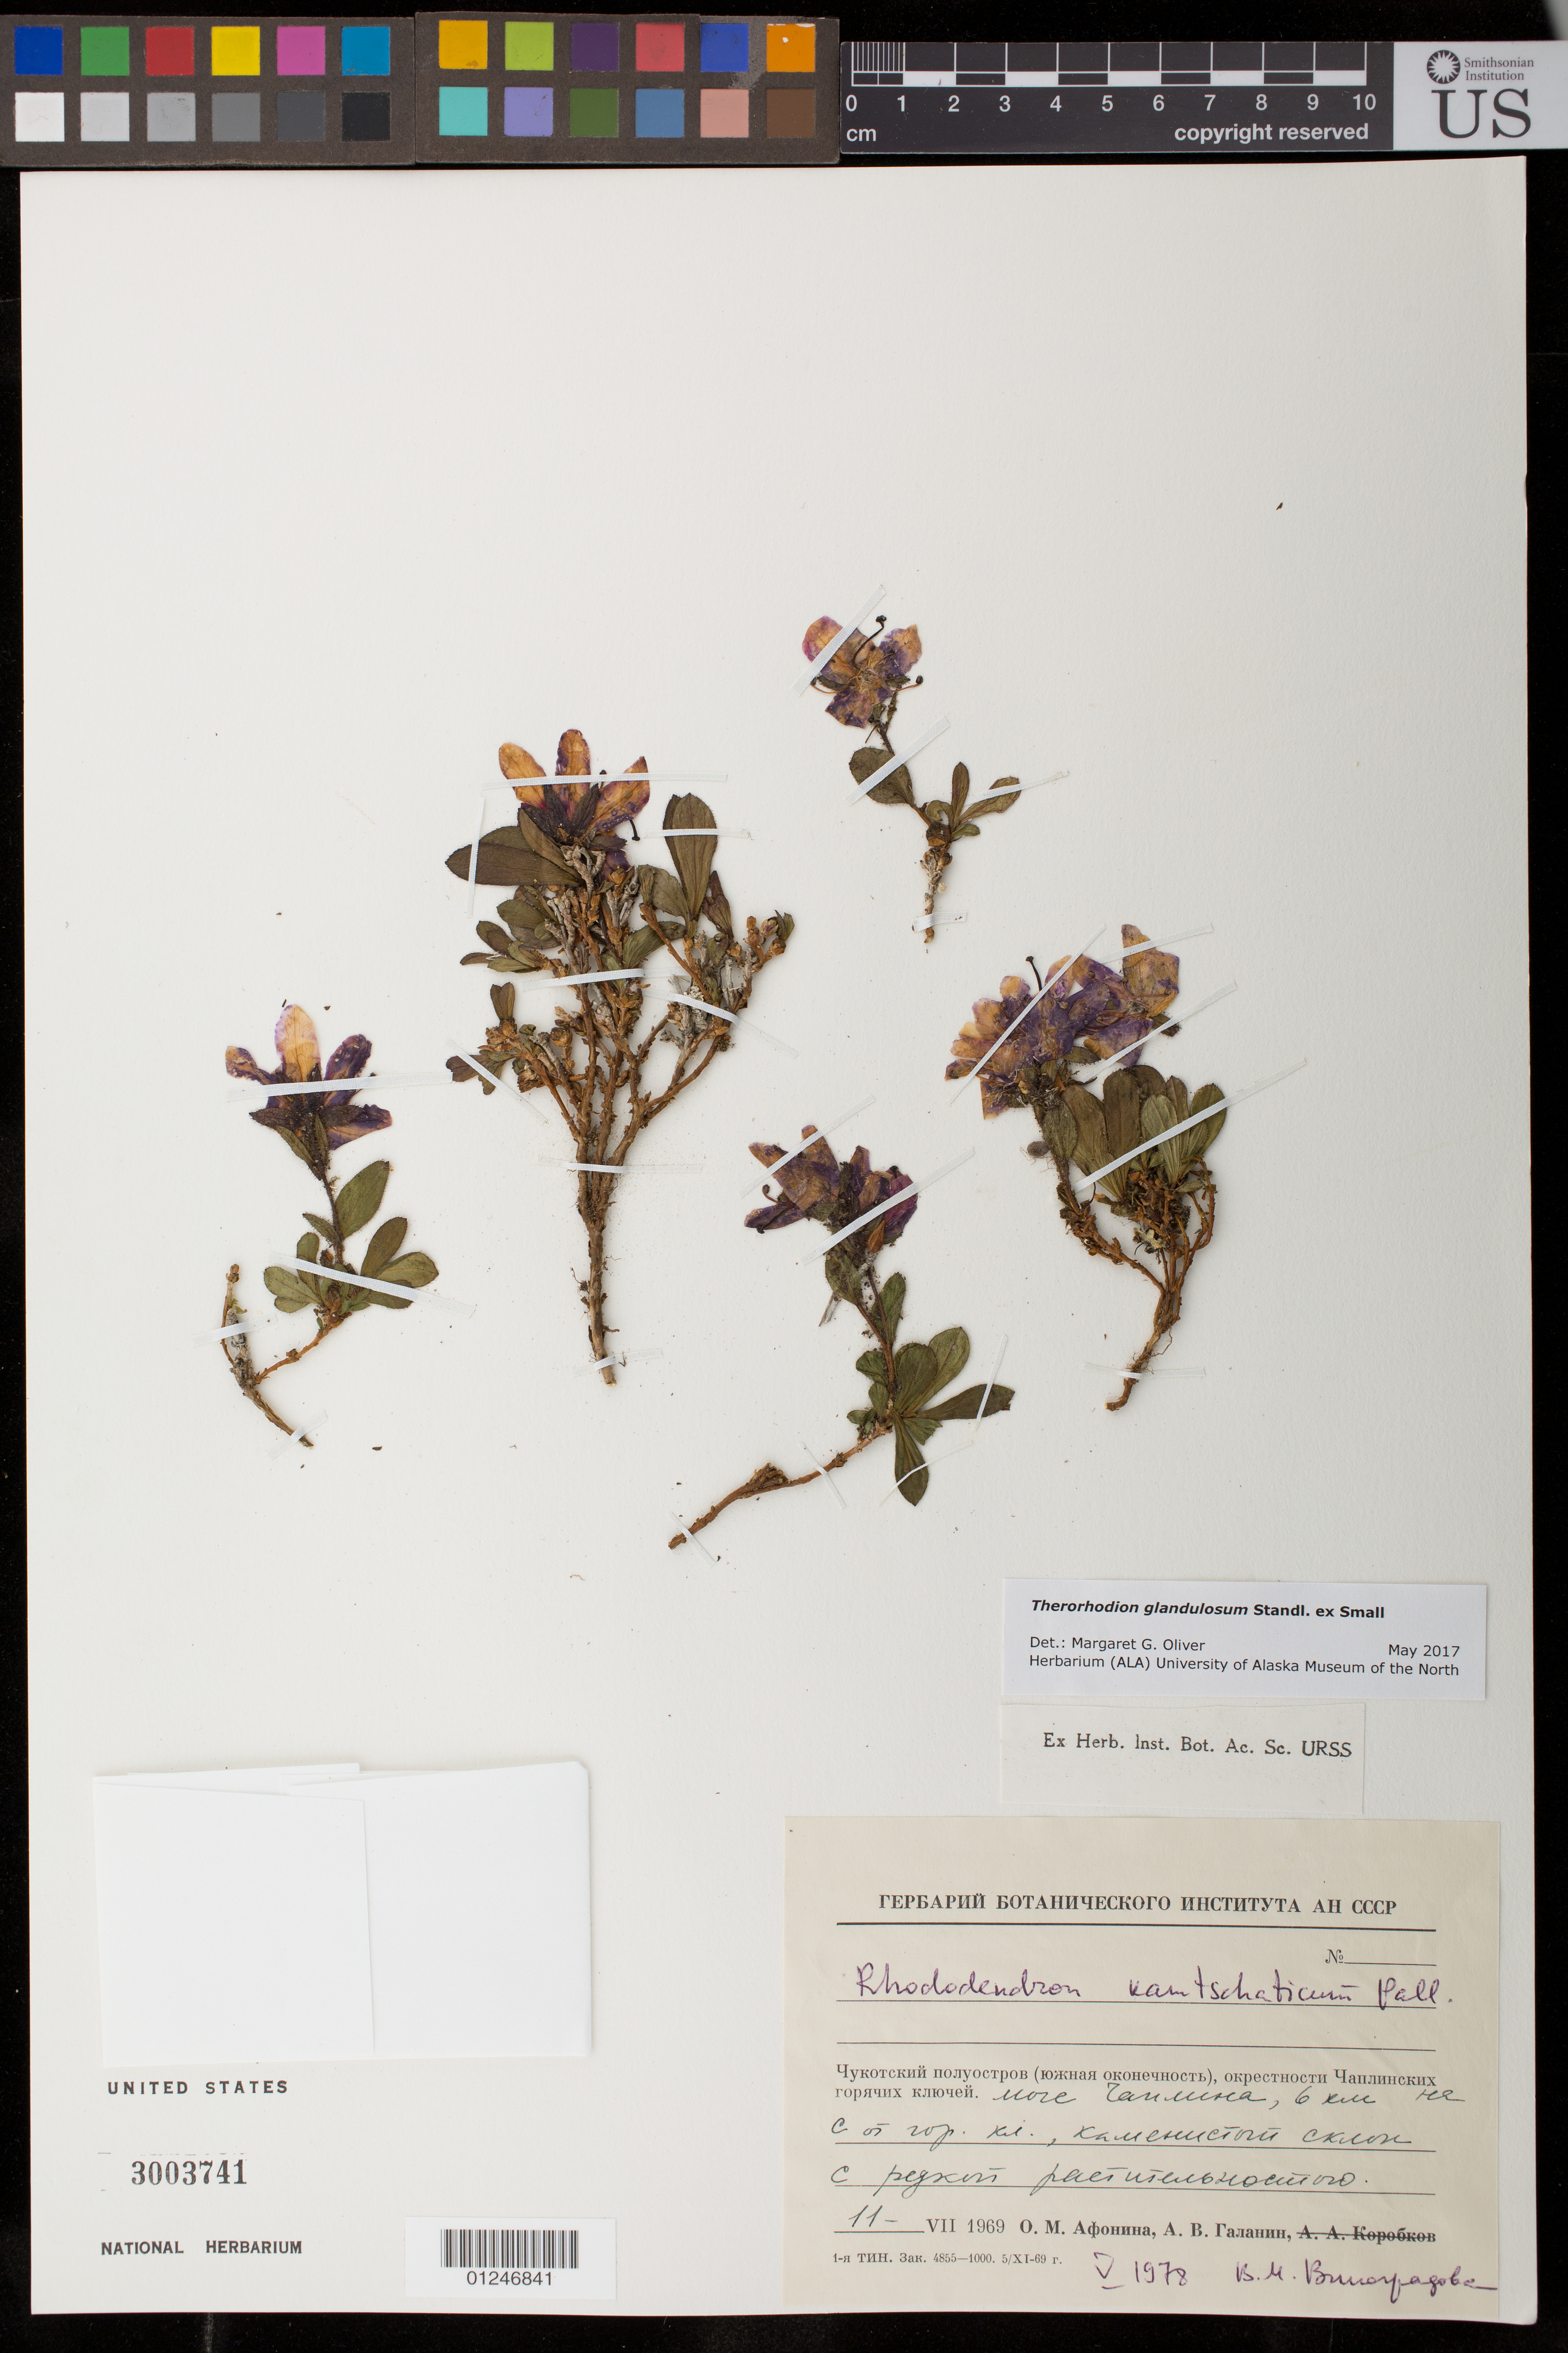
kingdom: Plantae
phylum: Tracheophyta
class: Magnoliopsida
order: Ericales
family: Ericaceae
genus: Therorhodion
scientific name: Therorhodion glandulosum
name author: Standl. ex Small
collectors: O. Afonina & A. Galanin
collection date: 1969-07-11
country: Russian Federation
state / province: Chukotka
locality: Visinity of Cape Chaplin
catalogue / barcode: US 3003741